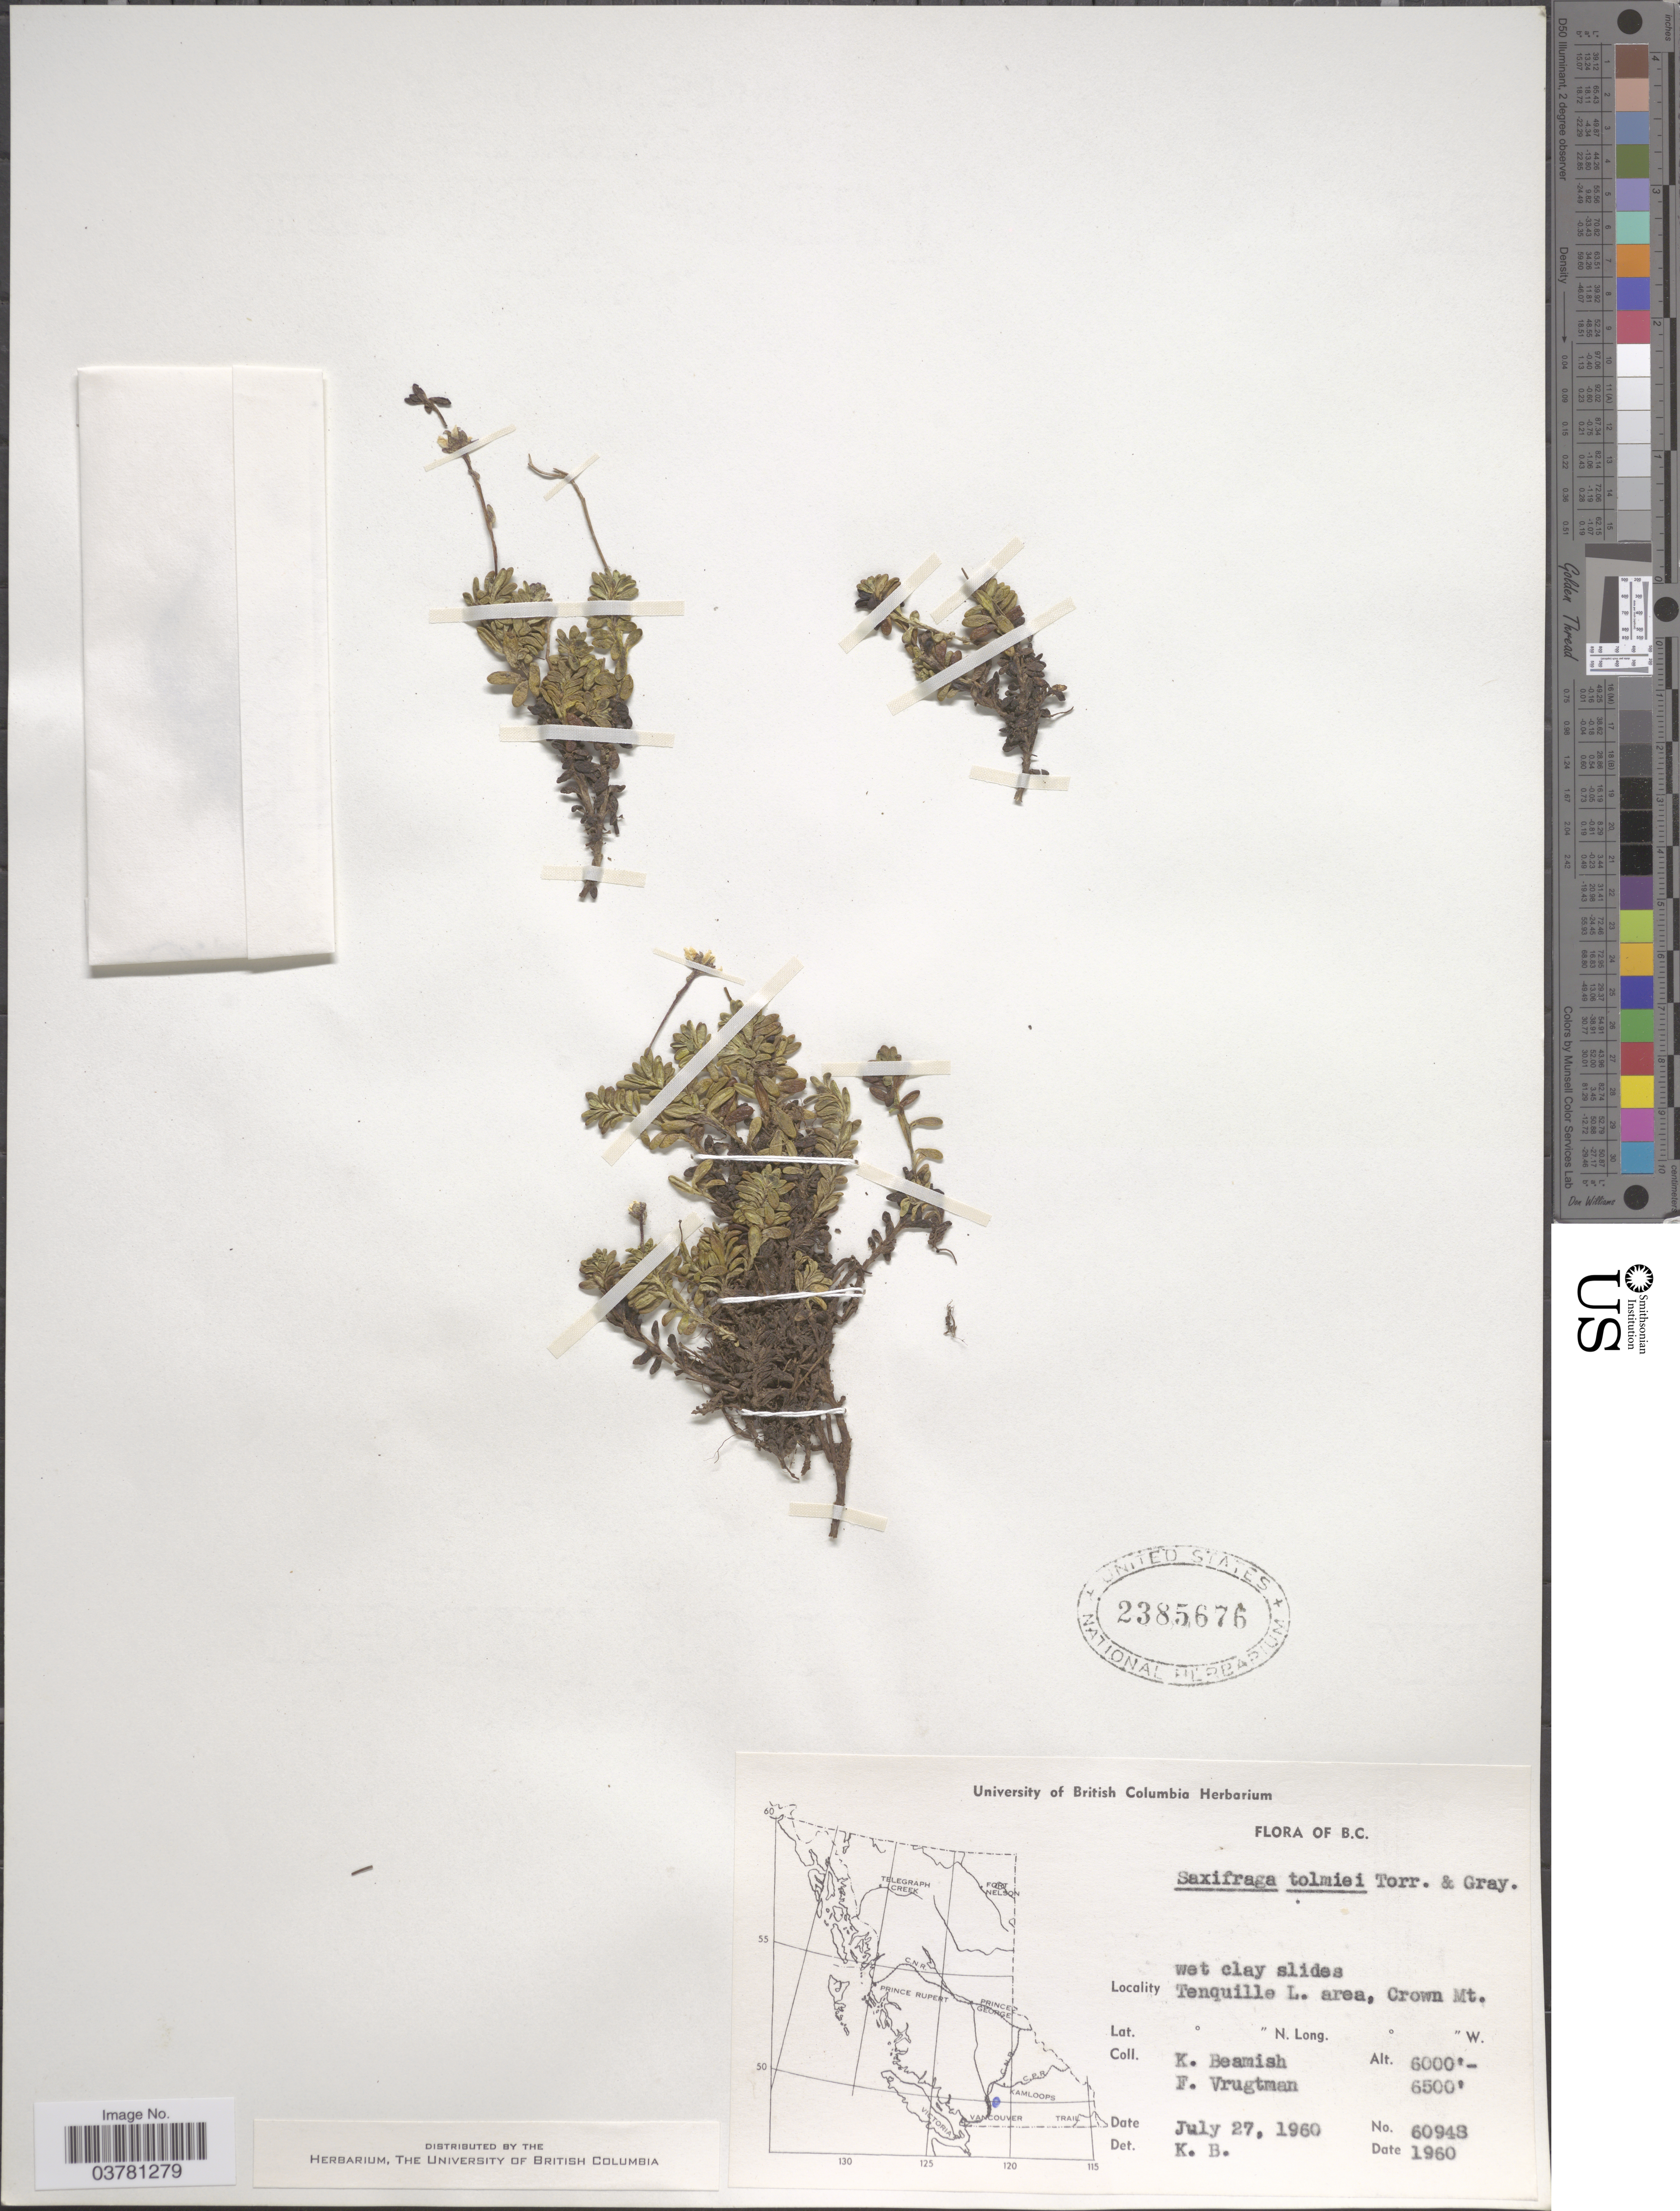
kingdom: Plantae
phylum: Tracheophyta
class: Magnoliopsida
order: Saxifragales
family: Saxifragaceae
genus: Micranthes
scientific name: Micranthes tolmiei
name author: (Torr. & A. Gray) Brouillet & Gornall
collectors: K. Beamish & F. Vrugtman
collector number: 60948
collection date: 1960-07-27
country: Canada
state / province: British Columbia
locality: Wet clay sides. Tenquille L. area, Crown Mt.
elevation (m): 1829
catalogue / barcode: US 2385676